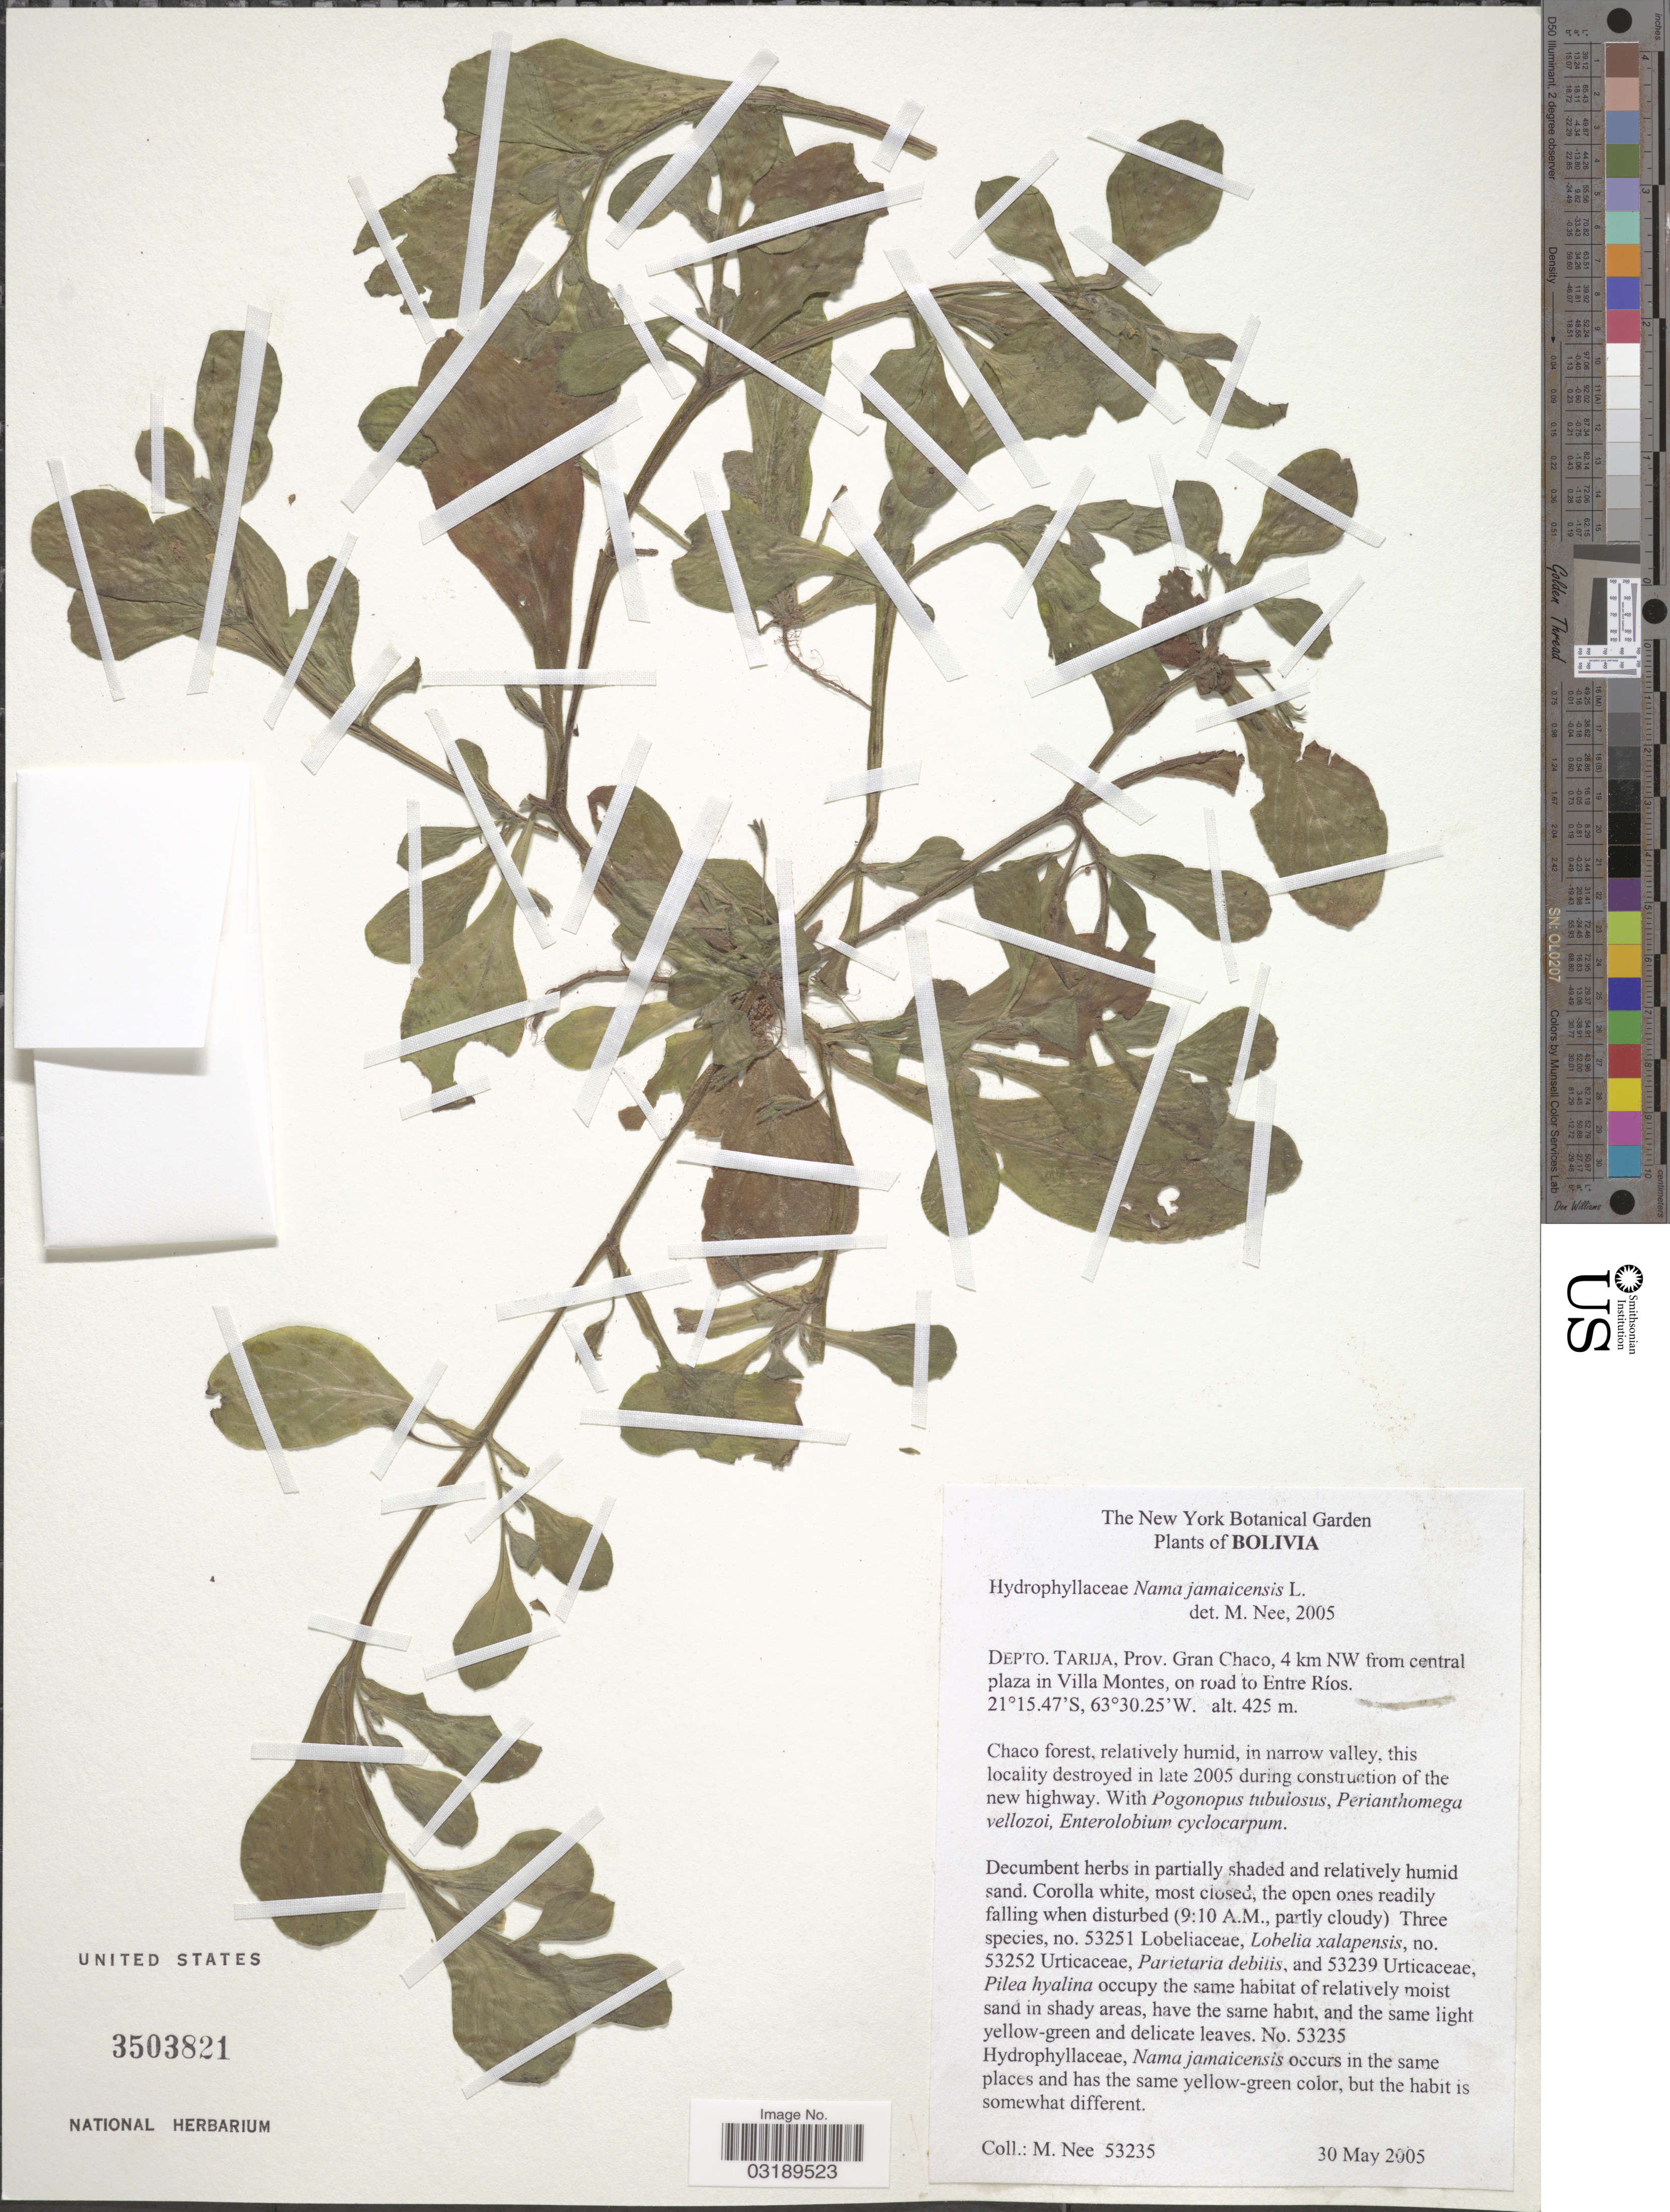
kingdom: Plantae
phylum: Tracheophyta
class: Magnoliopsida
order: Boraginales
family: Namaceae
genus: Nama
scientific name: Nama jamaicensis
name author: L.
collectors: M. Nee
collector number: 53235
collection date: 2005-05-30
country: Bolivia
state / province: Tarija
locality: Depto. Tarija, Prov. Gran Chaco, 4 km NW from central plaza in Villa Montes, on road to Entre Ríos.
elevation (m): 425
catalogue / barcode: US 3503821